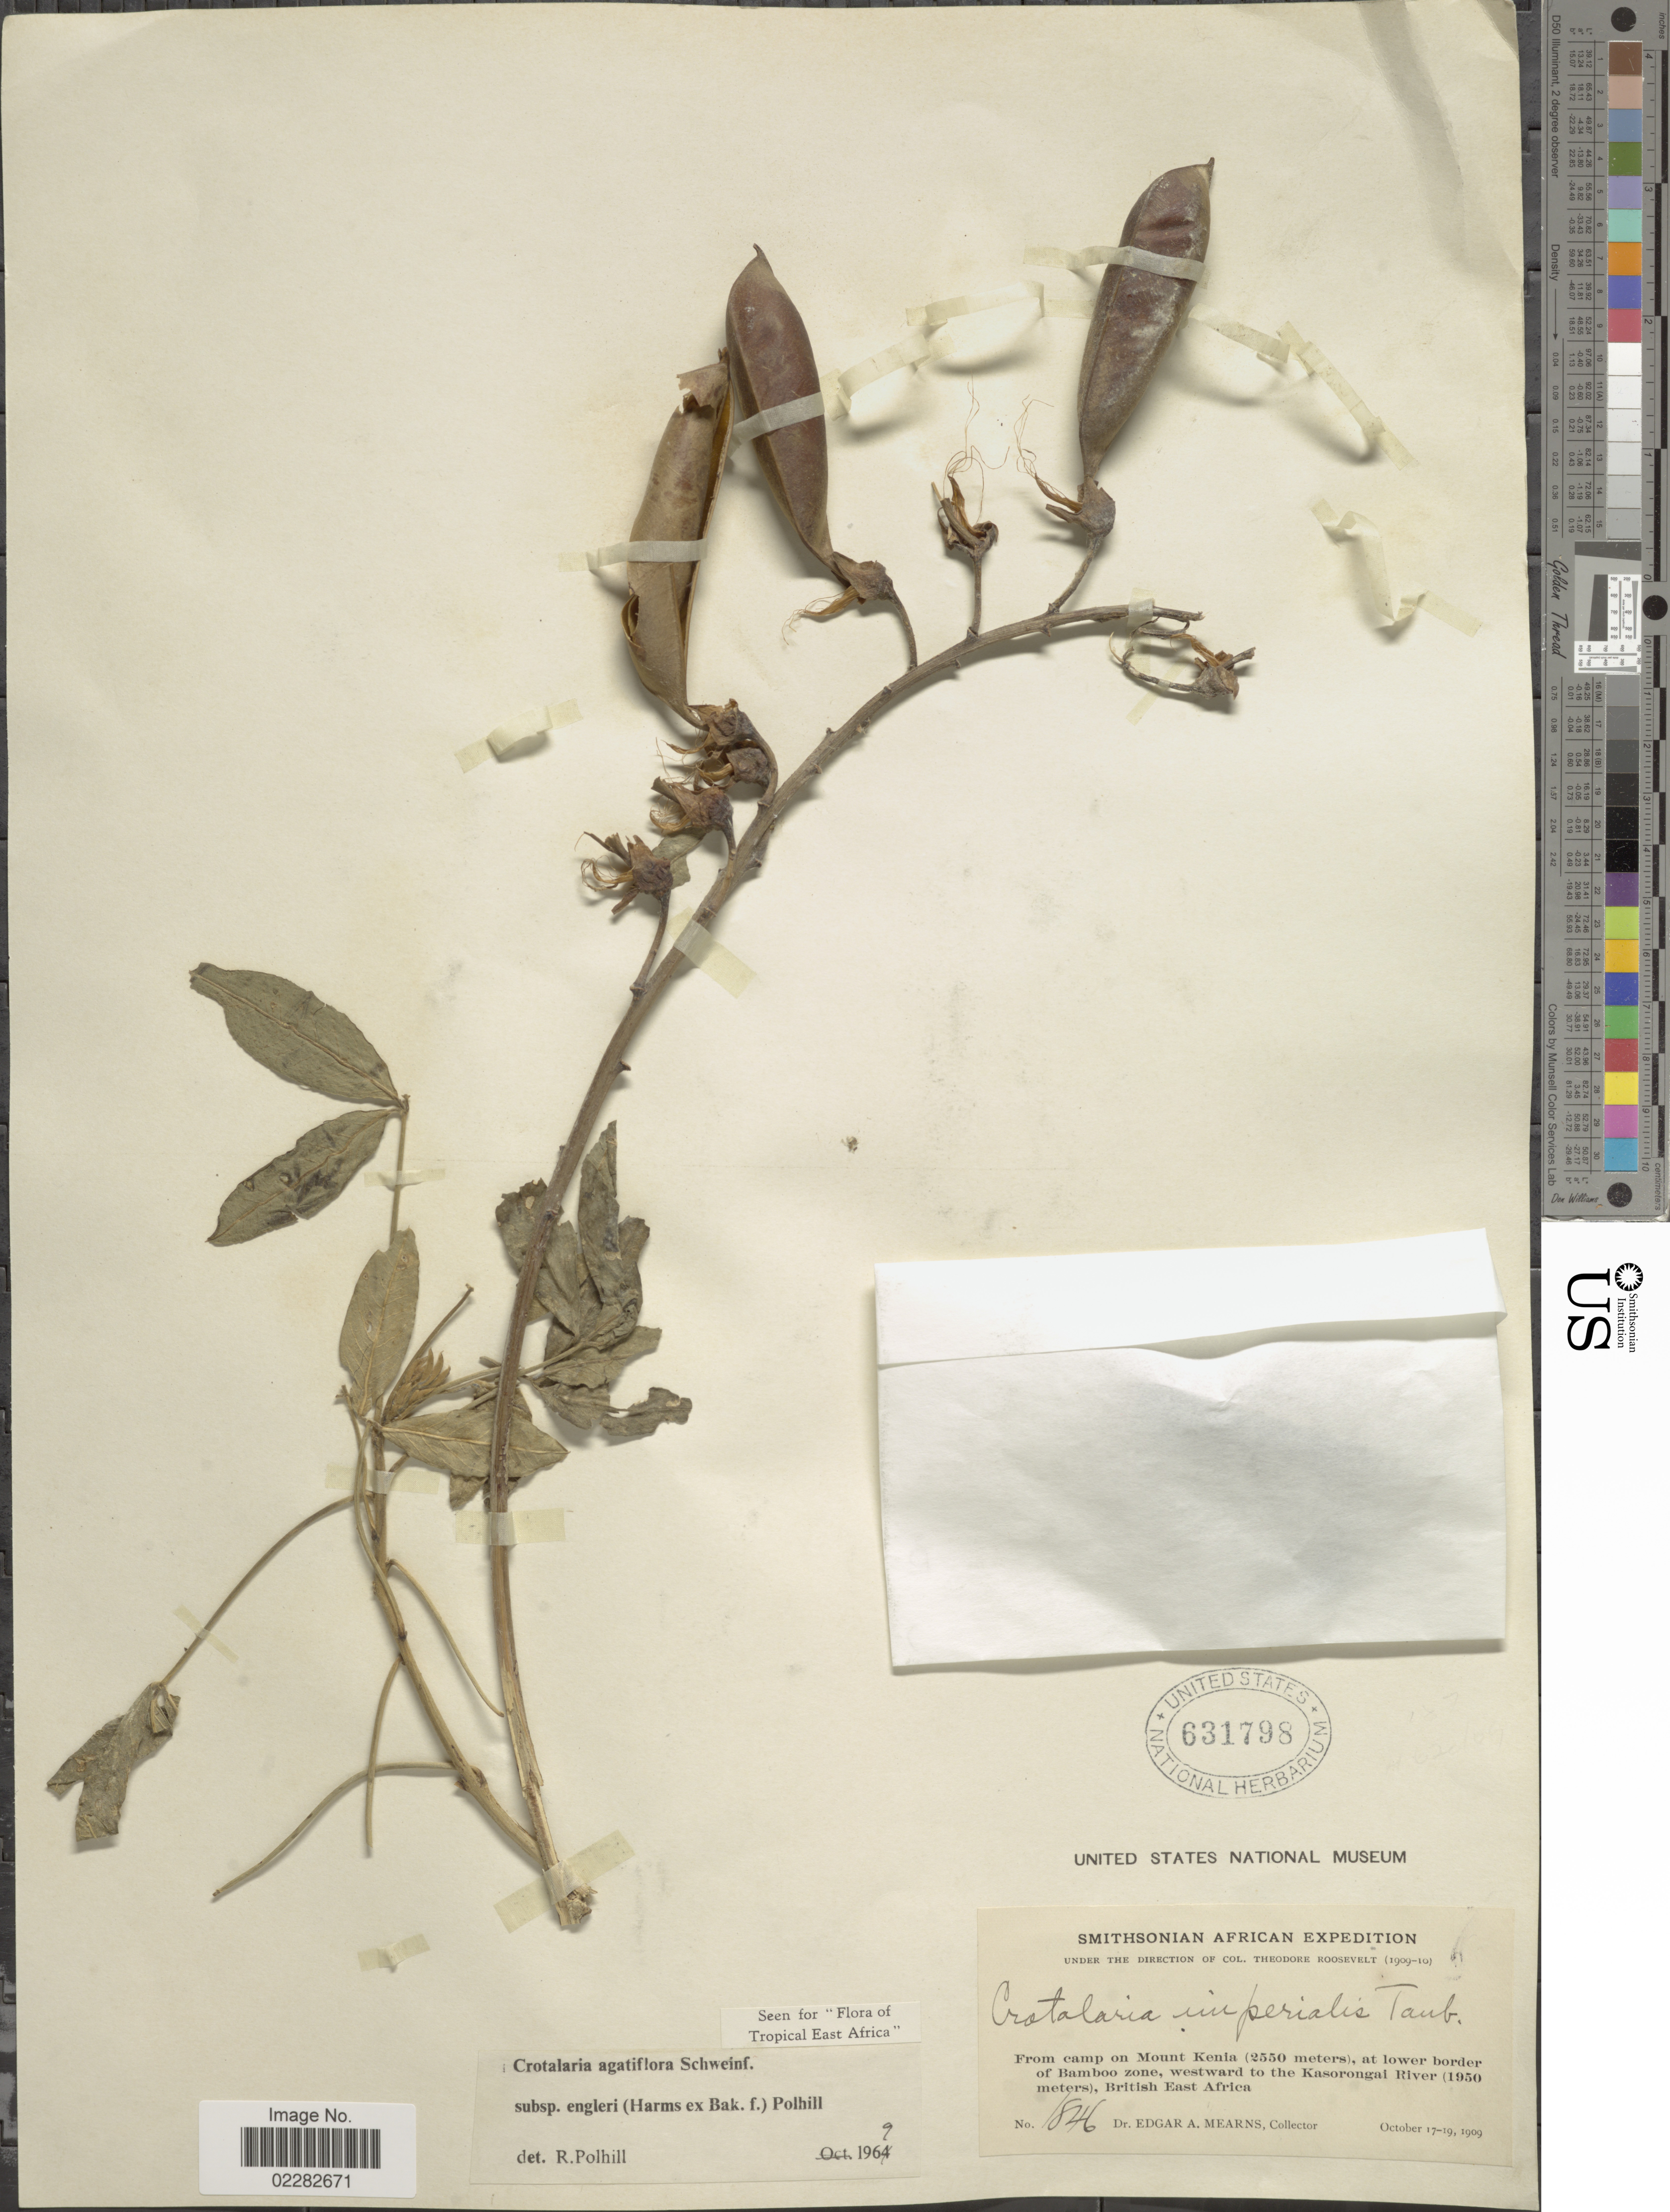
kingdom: Plantae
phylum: Tracheophyta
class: Magnoliopsida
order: Fabales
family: Fabaceae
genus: Crotalaria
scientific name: Crotalaria agatiflora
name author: Schweinf.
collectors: E. A. Mearns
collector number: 1846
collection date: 1909-10-17/1909-10-19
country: Kenya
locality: From Camp on Mount Kenia, at lower border of Bamboo zone, westward to the Kasorongai River, British East Africa.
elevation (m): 1950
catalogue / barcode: US 631798